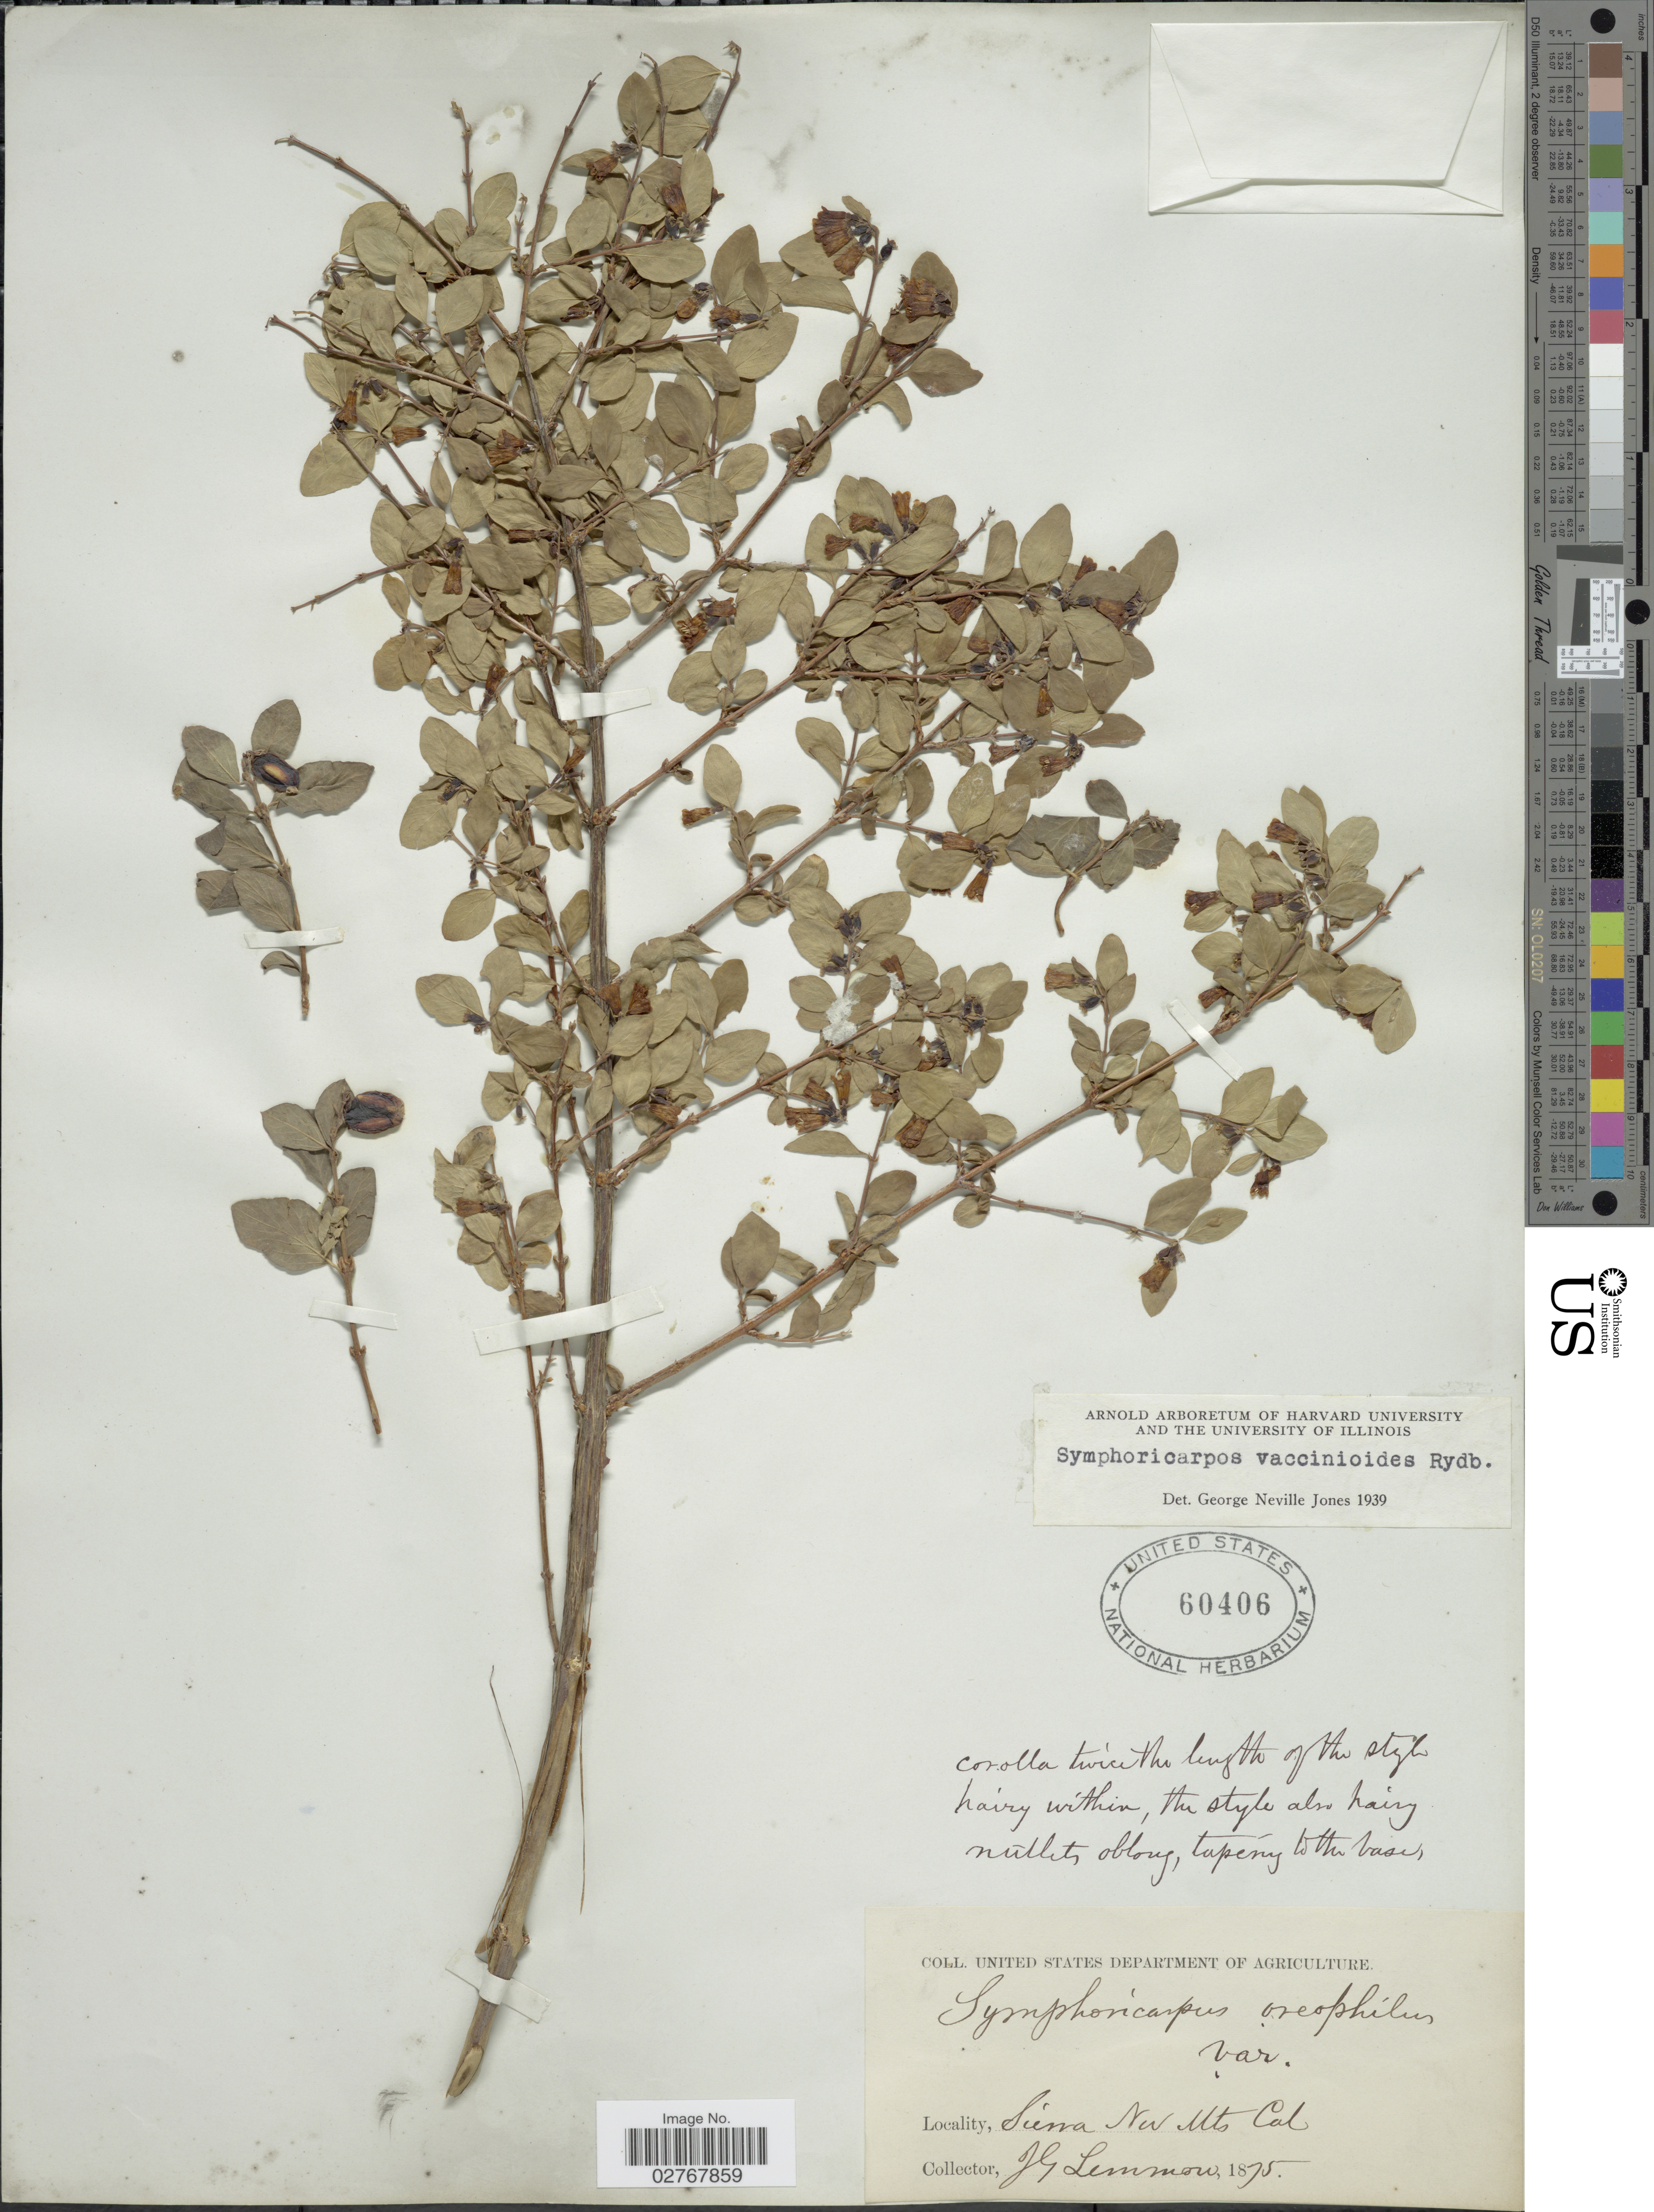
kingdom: Plantae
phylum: Tracheophyta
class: Magnoliopsida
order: Dipsacales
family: Caprifoliaceae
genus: Symphoricarpos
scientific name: Symphoricarpos vaccinioides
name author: Rydb.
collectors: J. Lemmon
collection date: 1875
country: United States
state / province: California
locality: Sierra Nev. Mts. Cal.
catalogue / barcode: US 60406